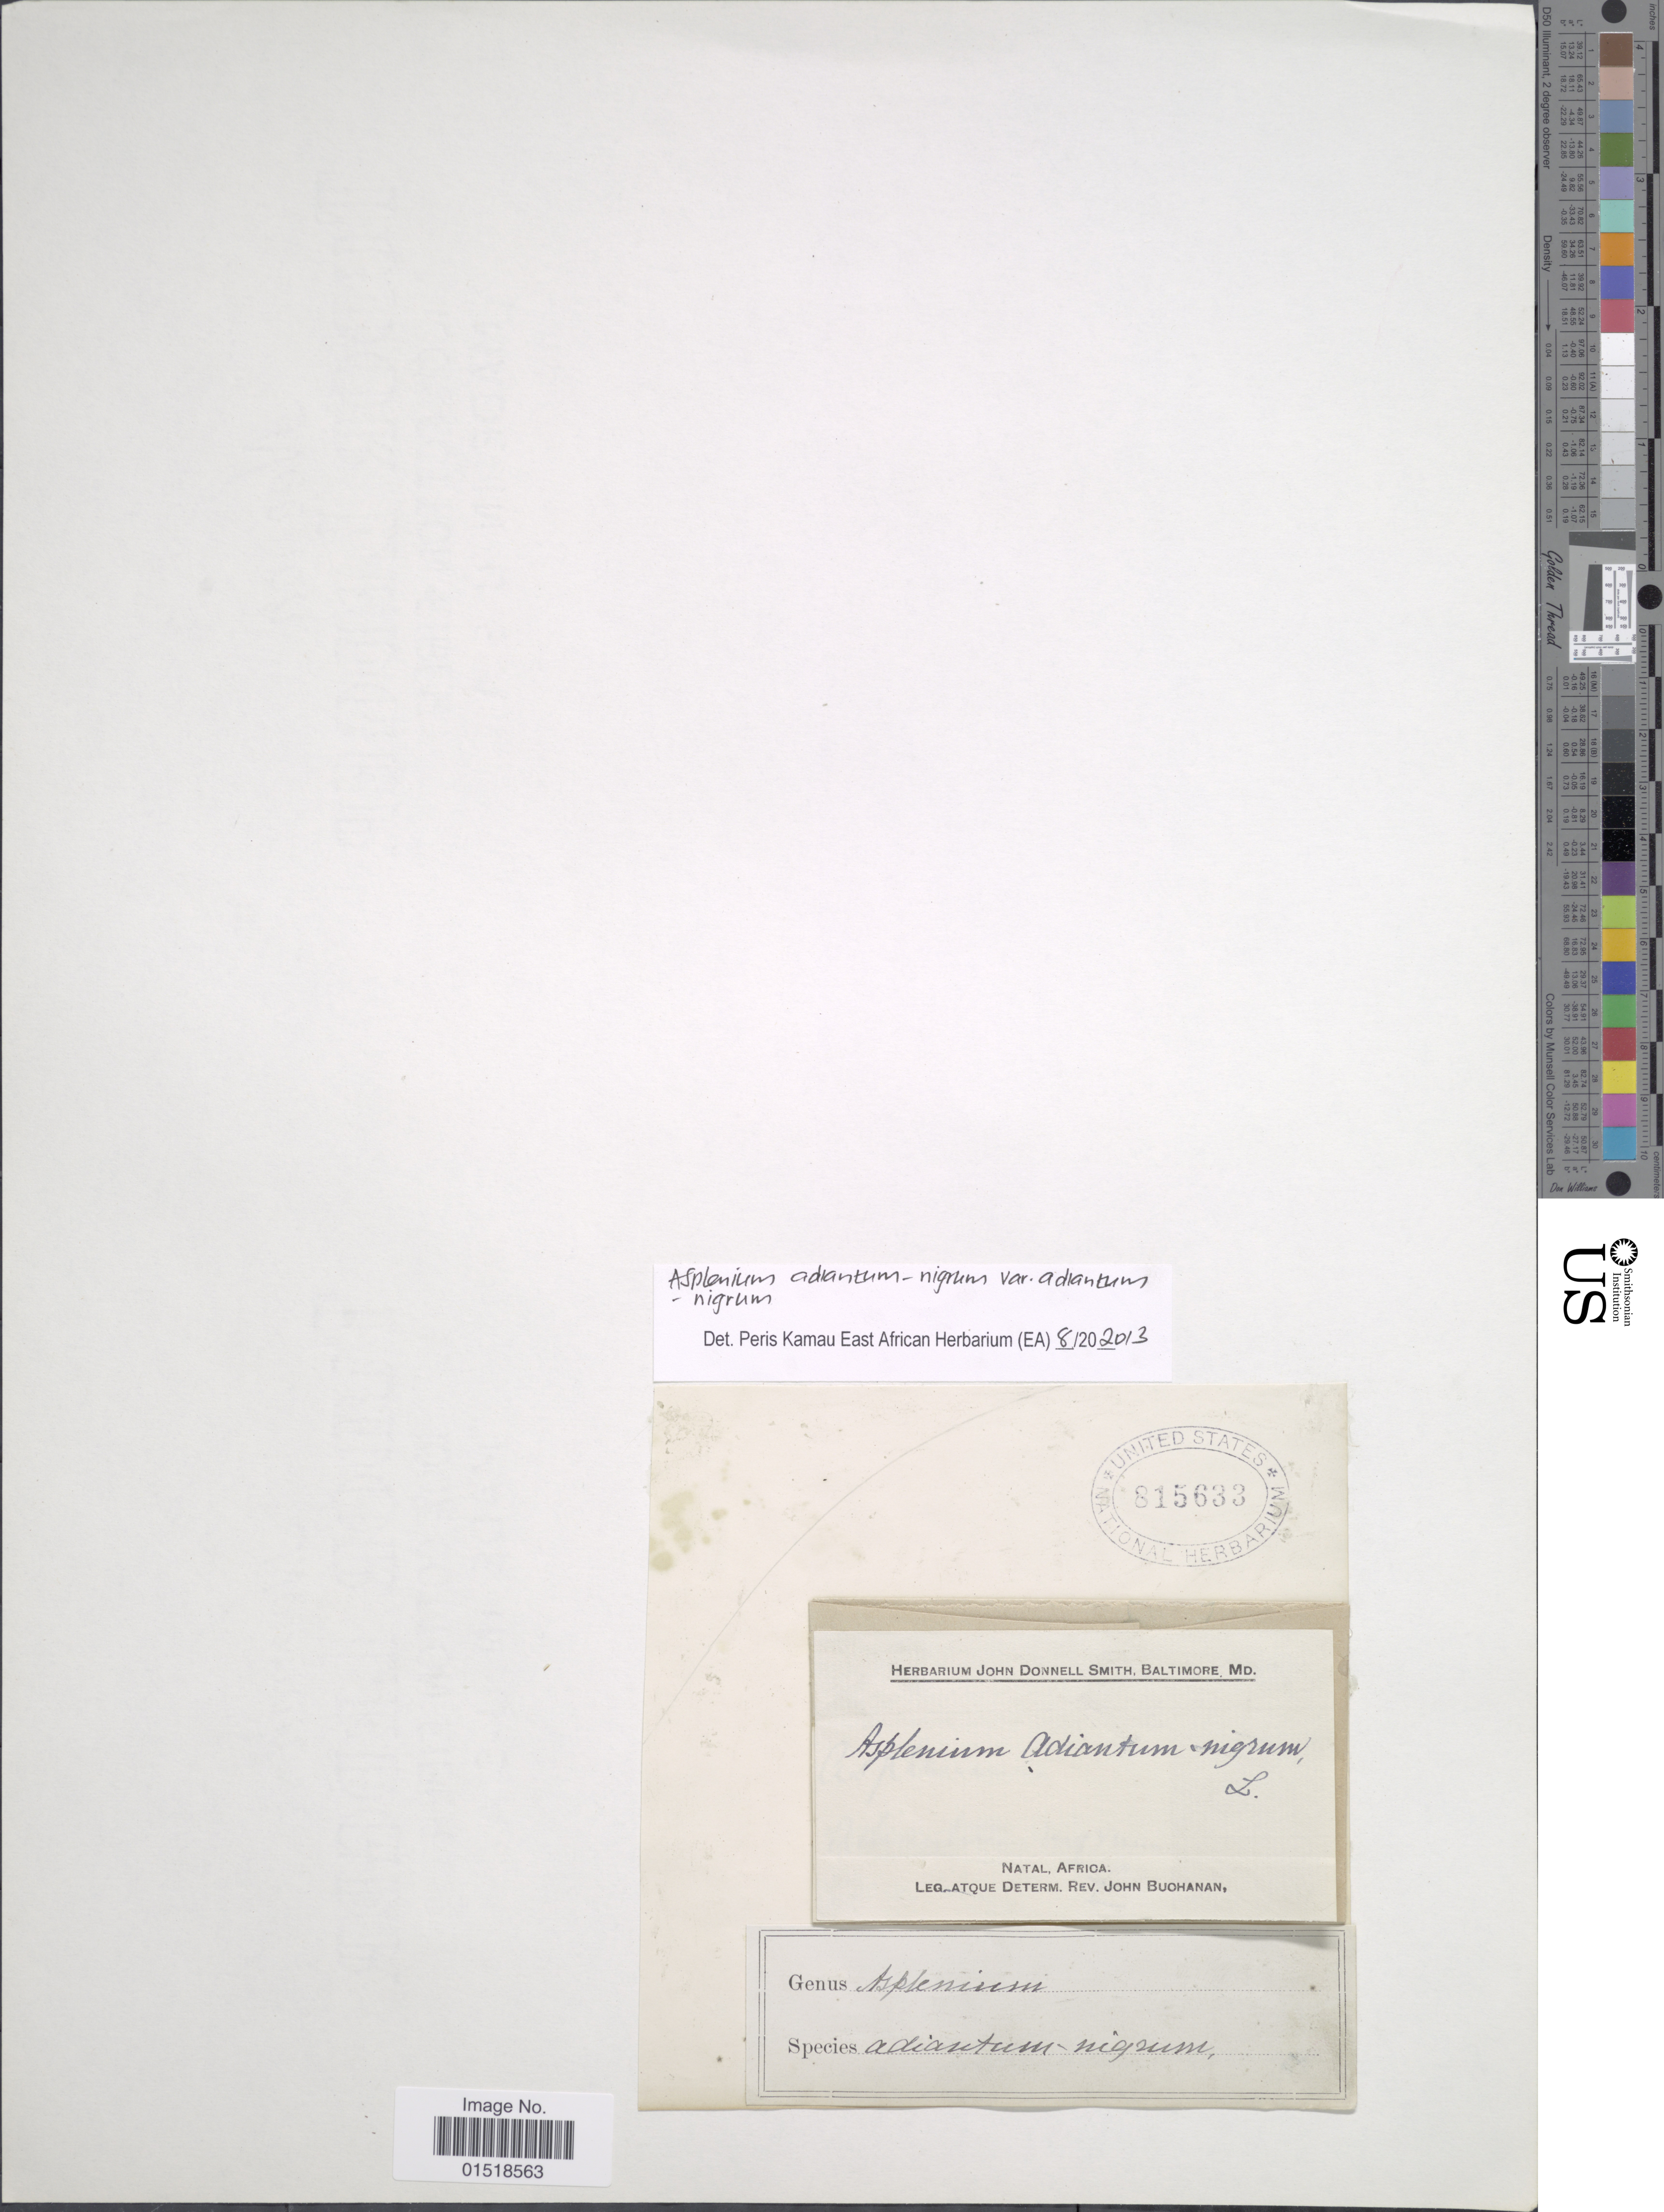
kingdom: Plantae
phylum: Tracheophyta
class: Polypodiopsida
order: Polypodiales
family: Aspleniaceae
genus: Asplenium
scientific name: Asplenium adiantum-nigrum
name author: L.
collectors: J. Buchanan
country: South Africa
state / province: KwaZulu-Natal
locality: Natal.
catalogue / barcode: US 815633